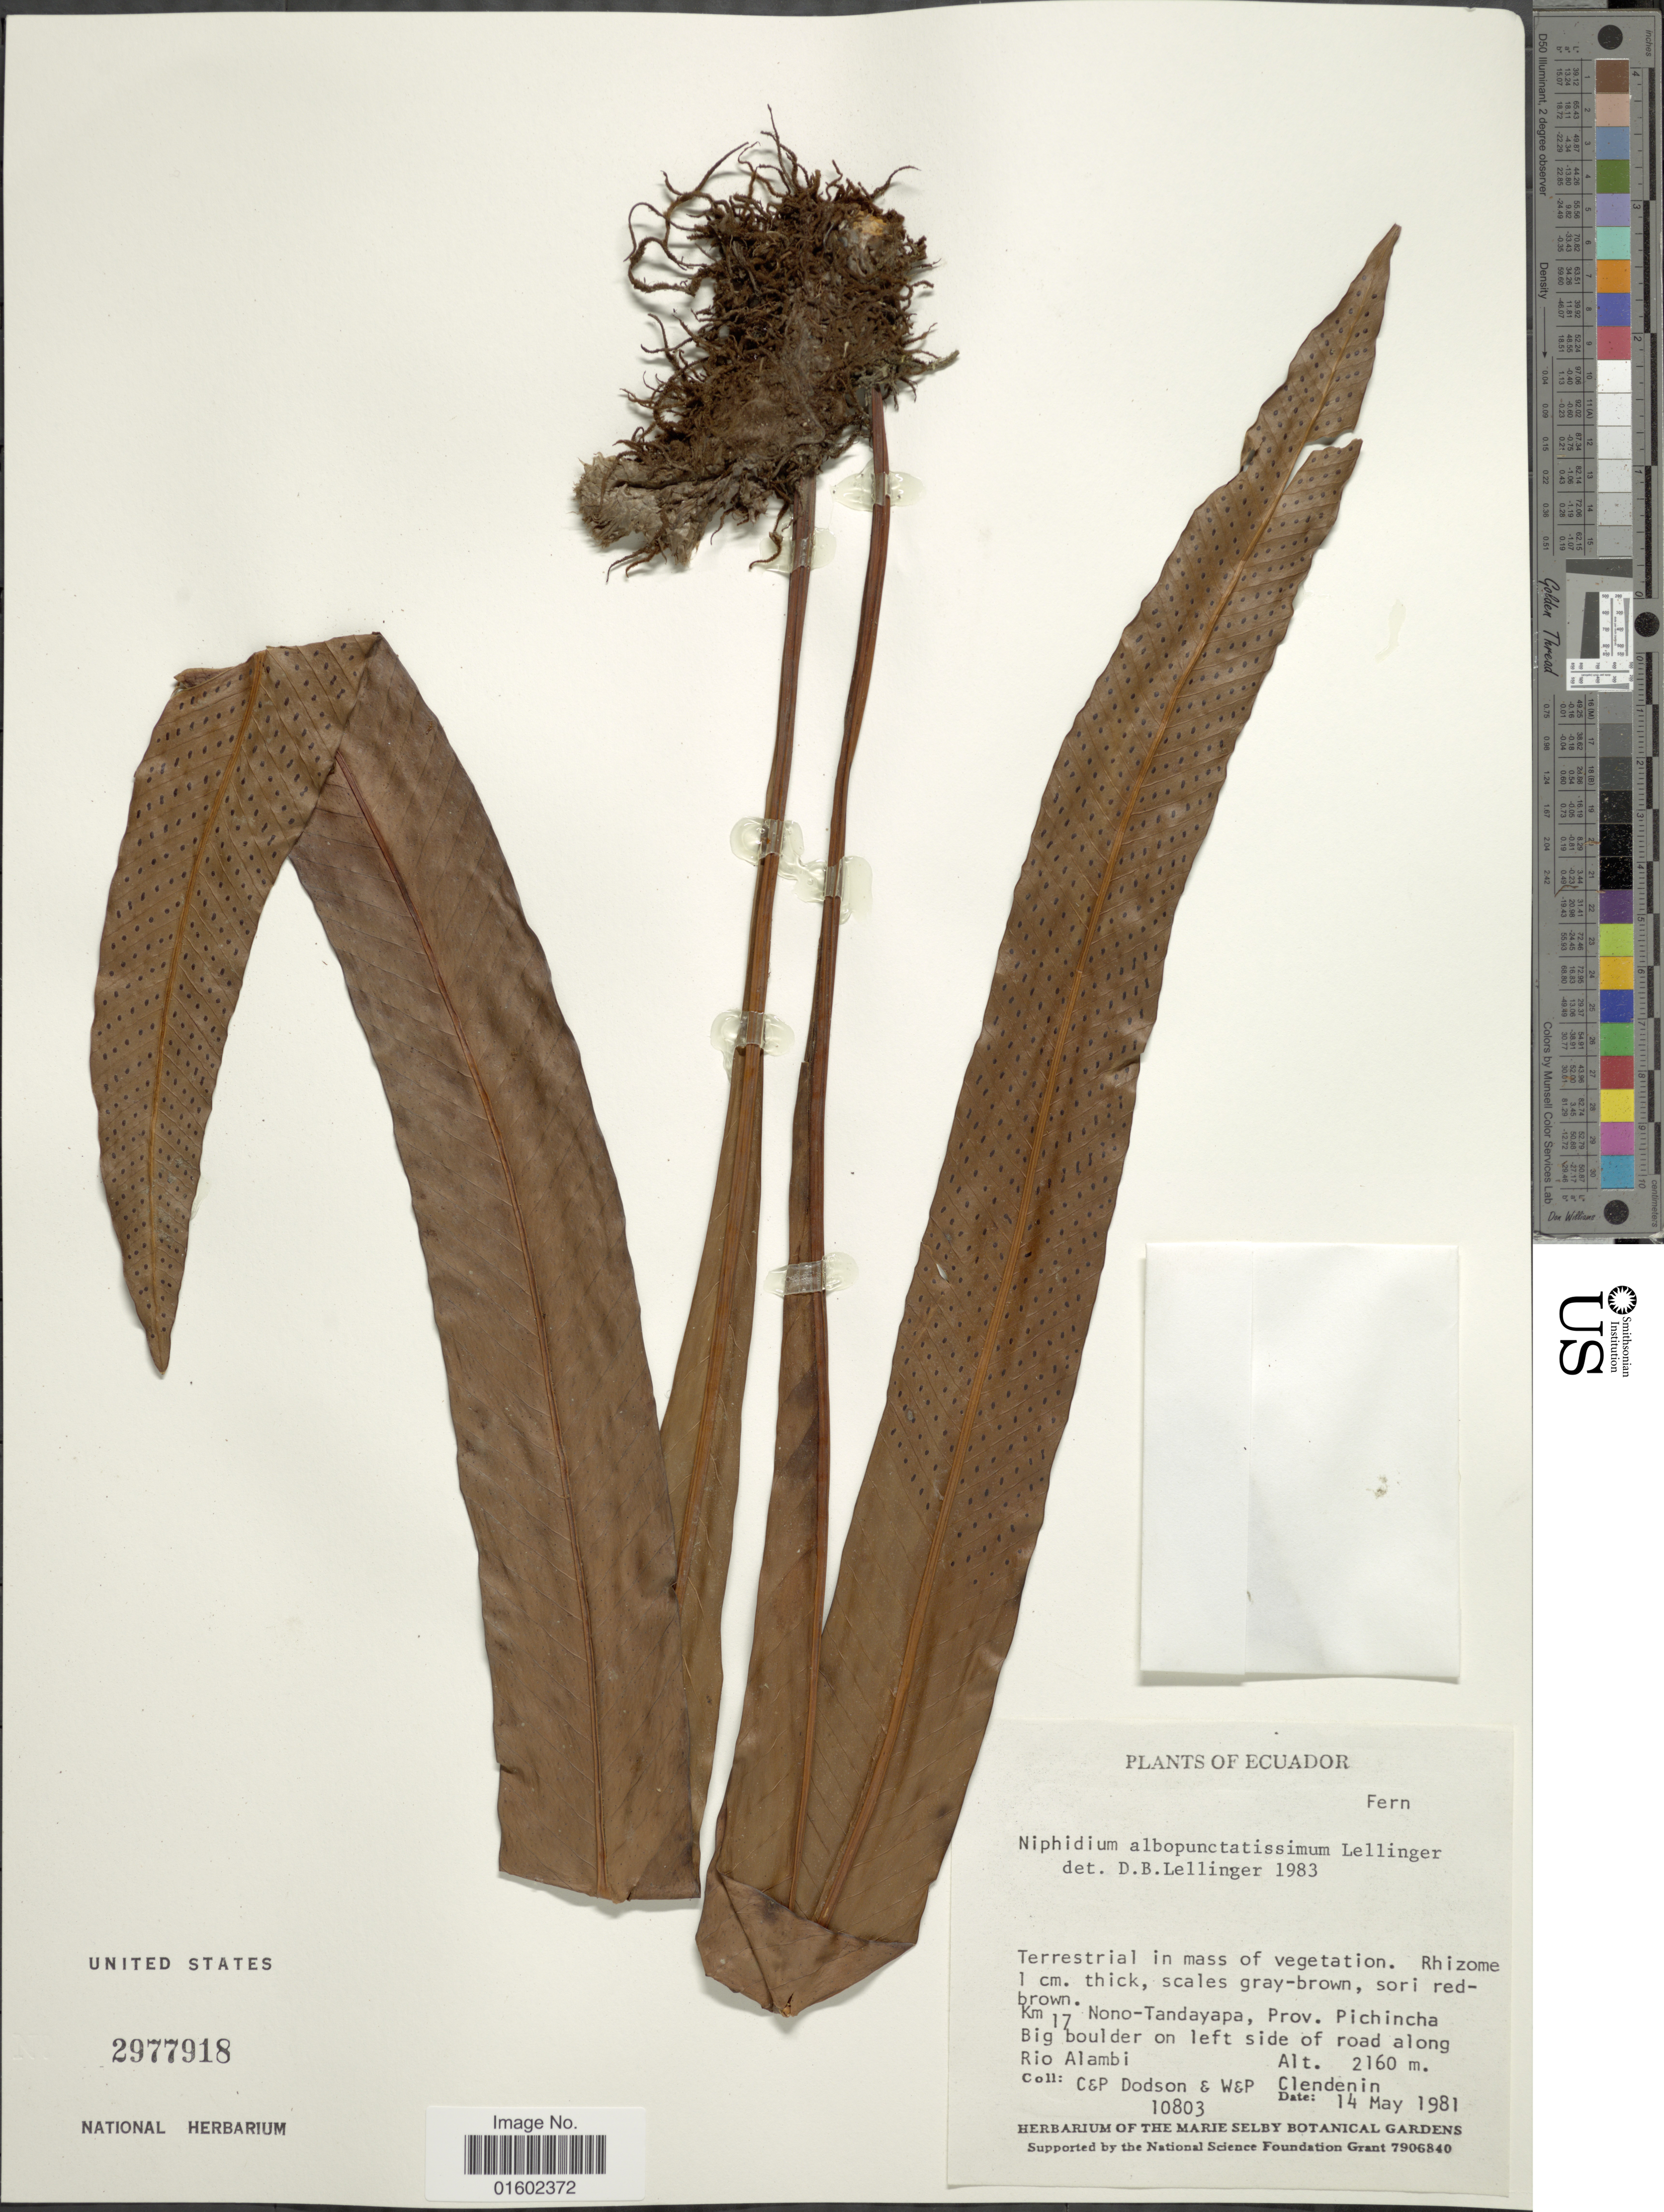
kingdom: Plantae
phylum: Tracheophyta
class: Polypodiopsida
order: Polypodiales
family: Polypodiaceae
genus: Niphidium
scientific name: Niphidium albopunctatissimum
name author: Lellinger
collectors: C. Dodson, P. M. Dodson, W. Clendenin & P. Clendenin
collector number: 10803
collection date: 1981-05-14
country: Ecuador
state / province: Pichincha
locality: Km 17 Nono-Tandayapa, Big boulder on left side of road along Rio Alambi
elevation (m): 2160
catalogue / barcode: US 2977918